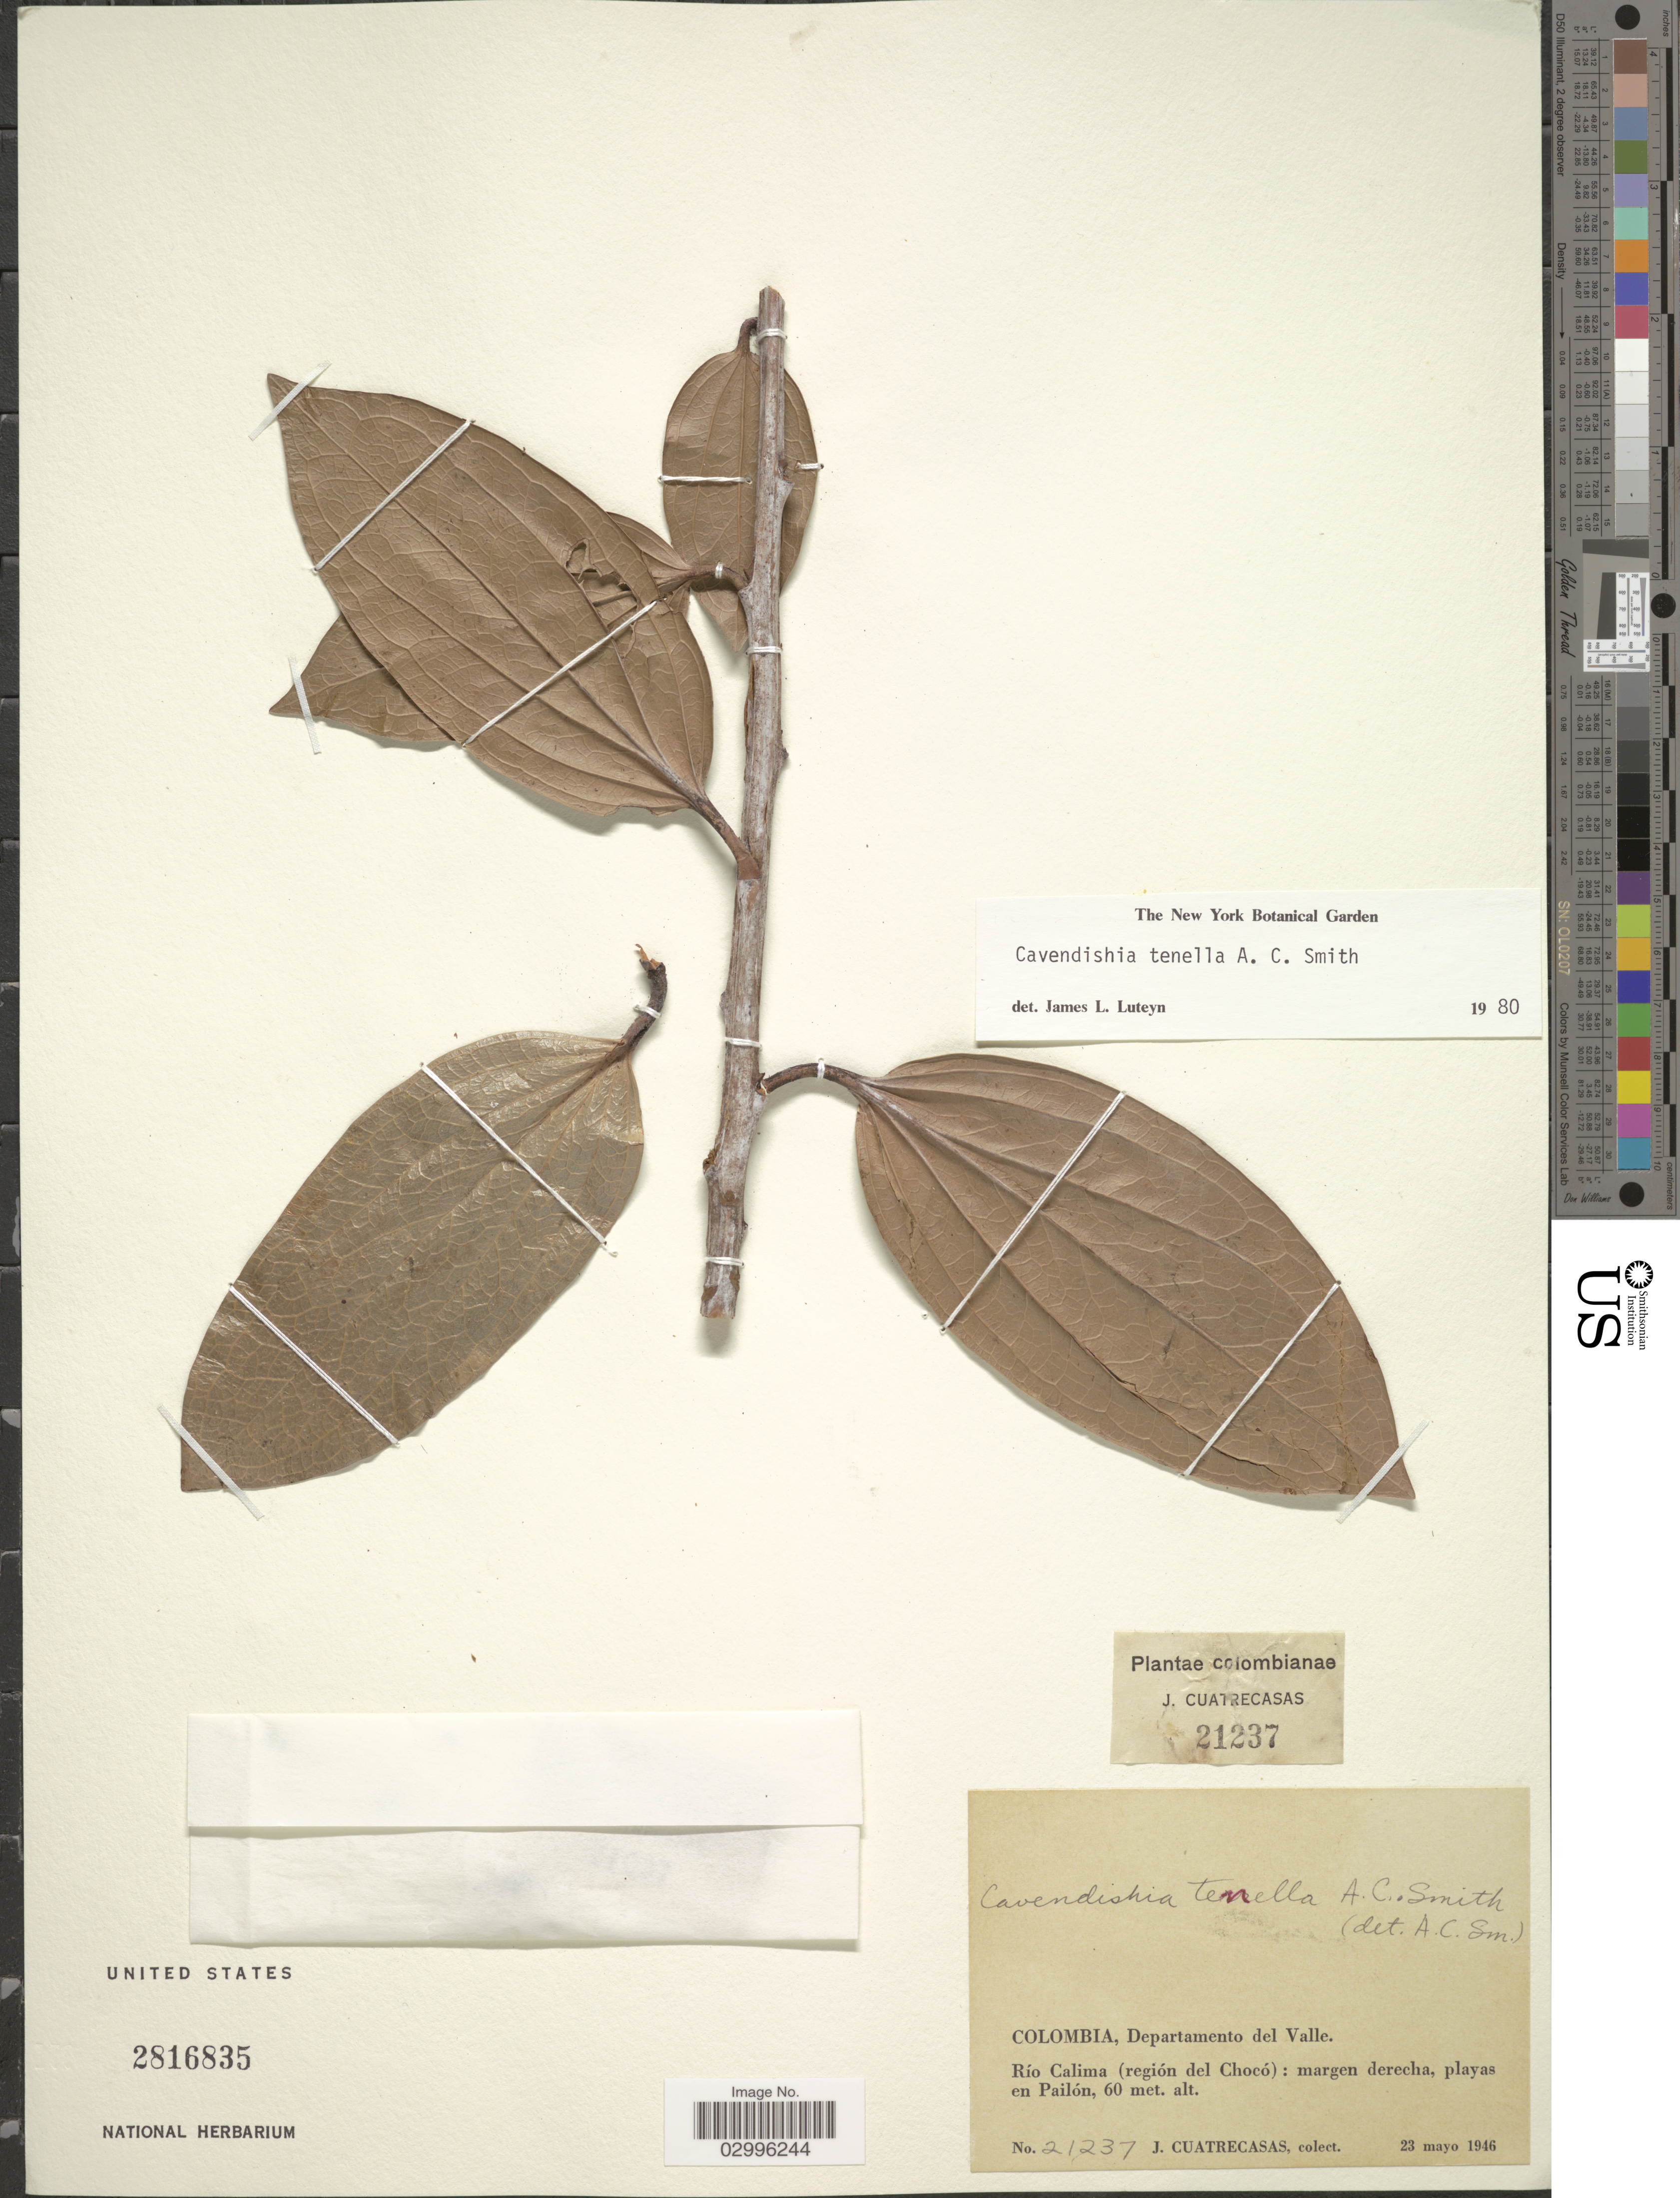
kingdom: Plantae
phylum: Tracheophyta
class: Magnoliopsida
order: Ericales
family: Ericaceae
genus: Cavendishia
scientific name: Cavendishia tenella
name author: A.C. Sm.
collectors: J. Cuatrecasas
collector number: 21237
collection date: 1946-05-23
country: Colombia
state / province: Valle del Cauca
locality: Departamento del Valle. Río Calima (región del Chocó): margen derecha, playas en Pailón.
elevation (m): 60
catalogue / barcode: US 2816835